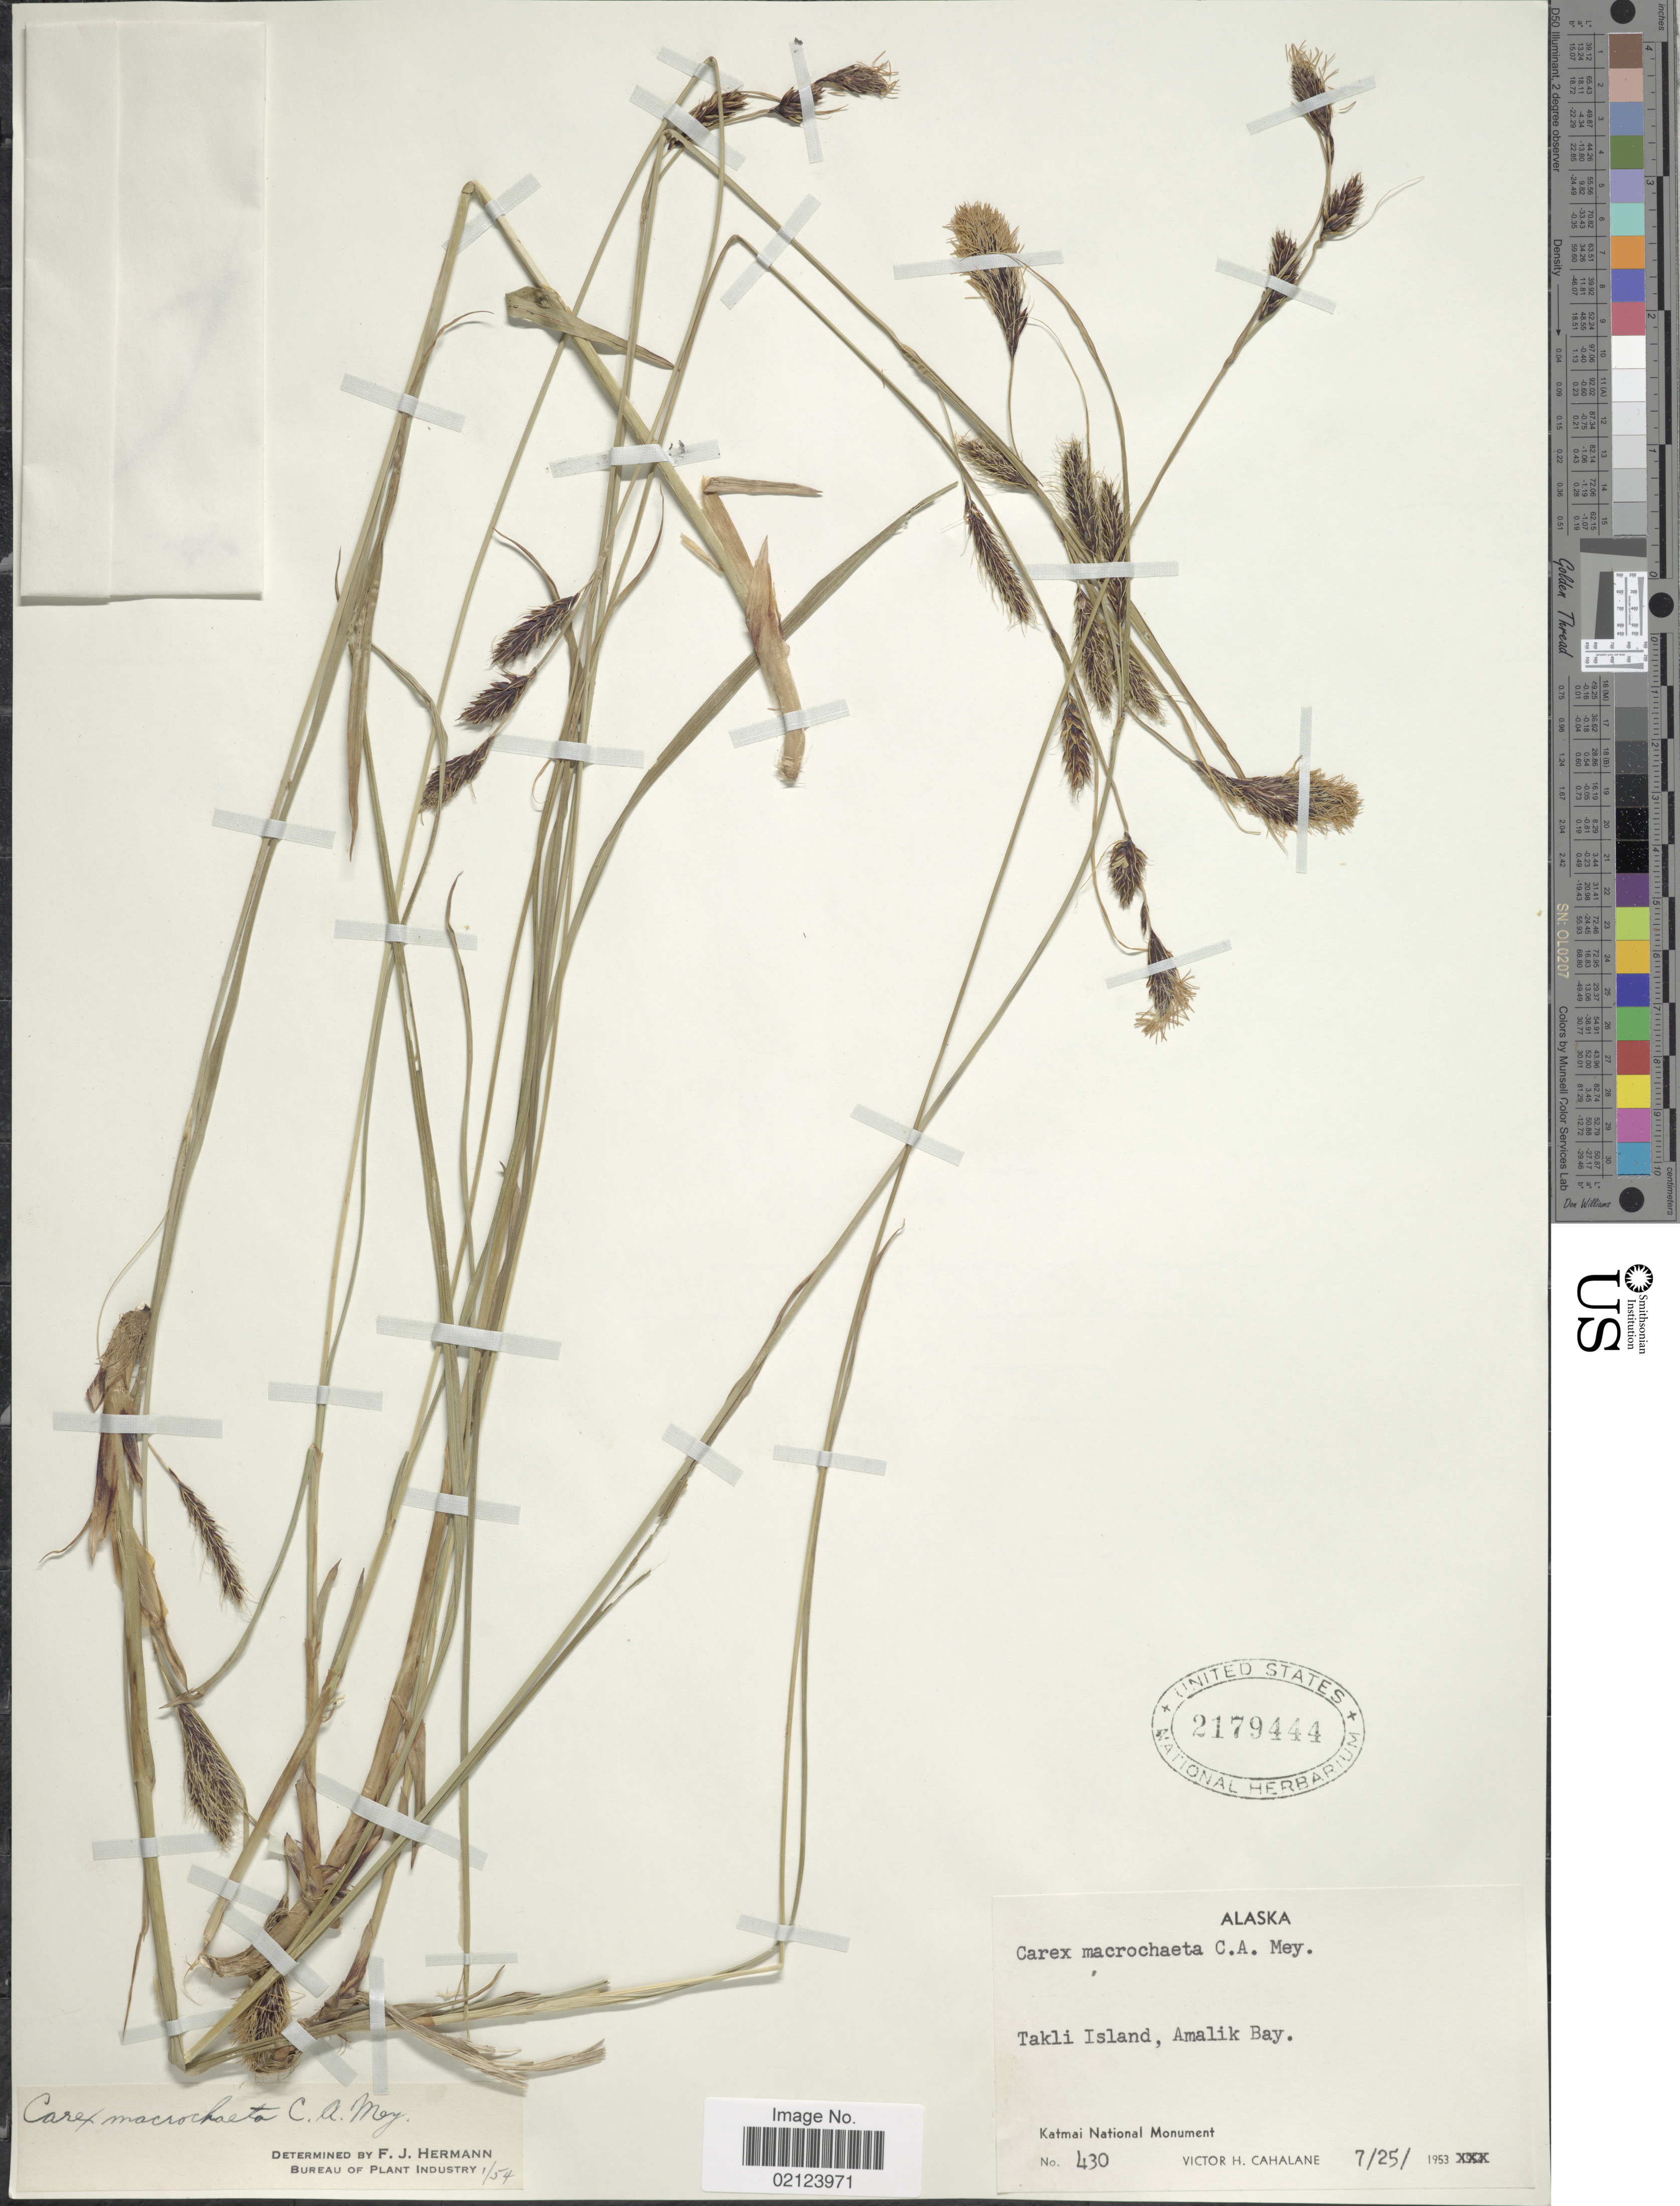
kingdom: Plantae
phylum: Tracheophyta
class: Liliopsida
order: Poales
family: Cyperaceae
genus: Carex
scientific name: Carex macrochaeta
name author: C.A. Mey.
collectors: V. Cahalane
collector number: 430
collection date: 1953-07-25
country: United States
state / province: Alaska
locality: Takli Island, Amalik Bay. Katmai National Monument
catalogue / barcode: US 2179444